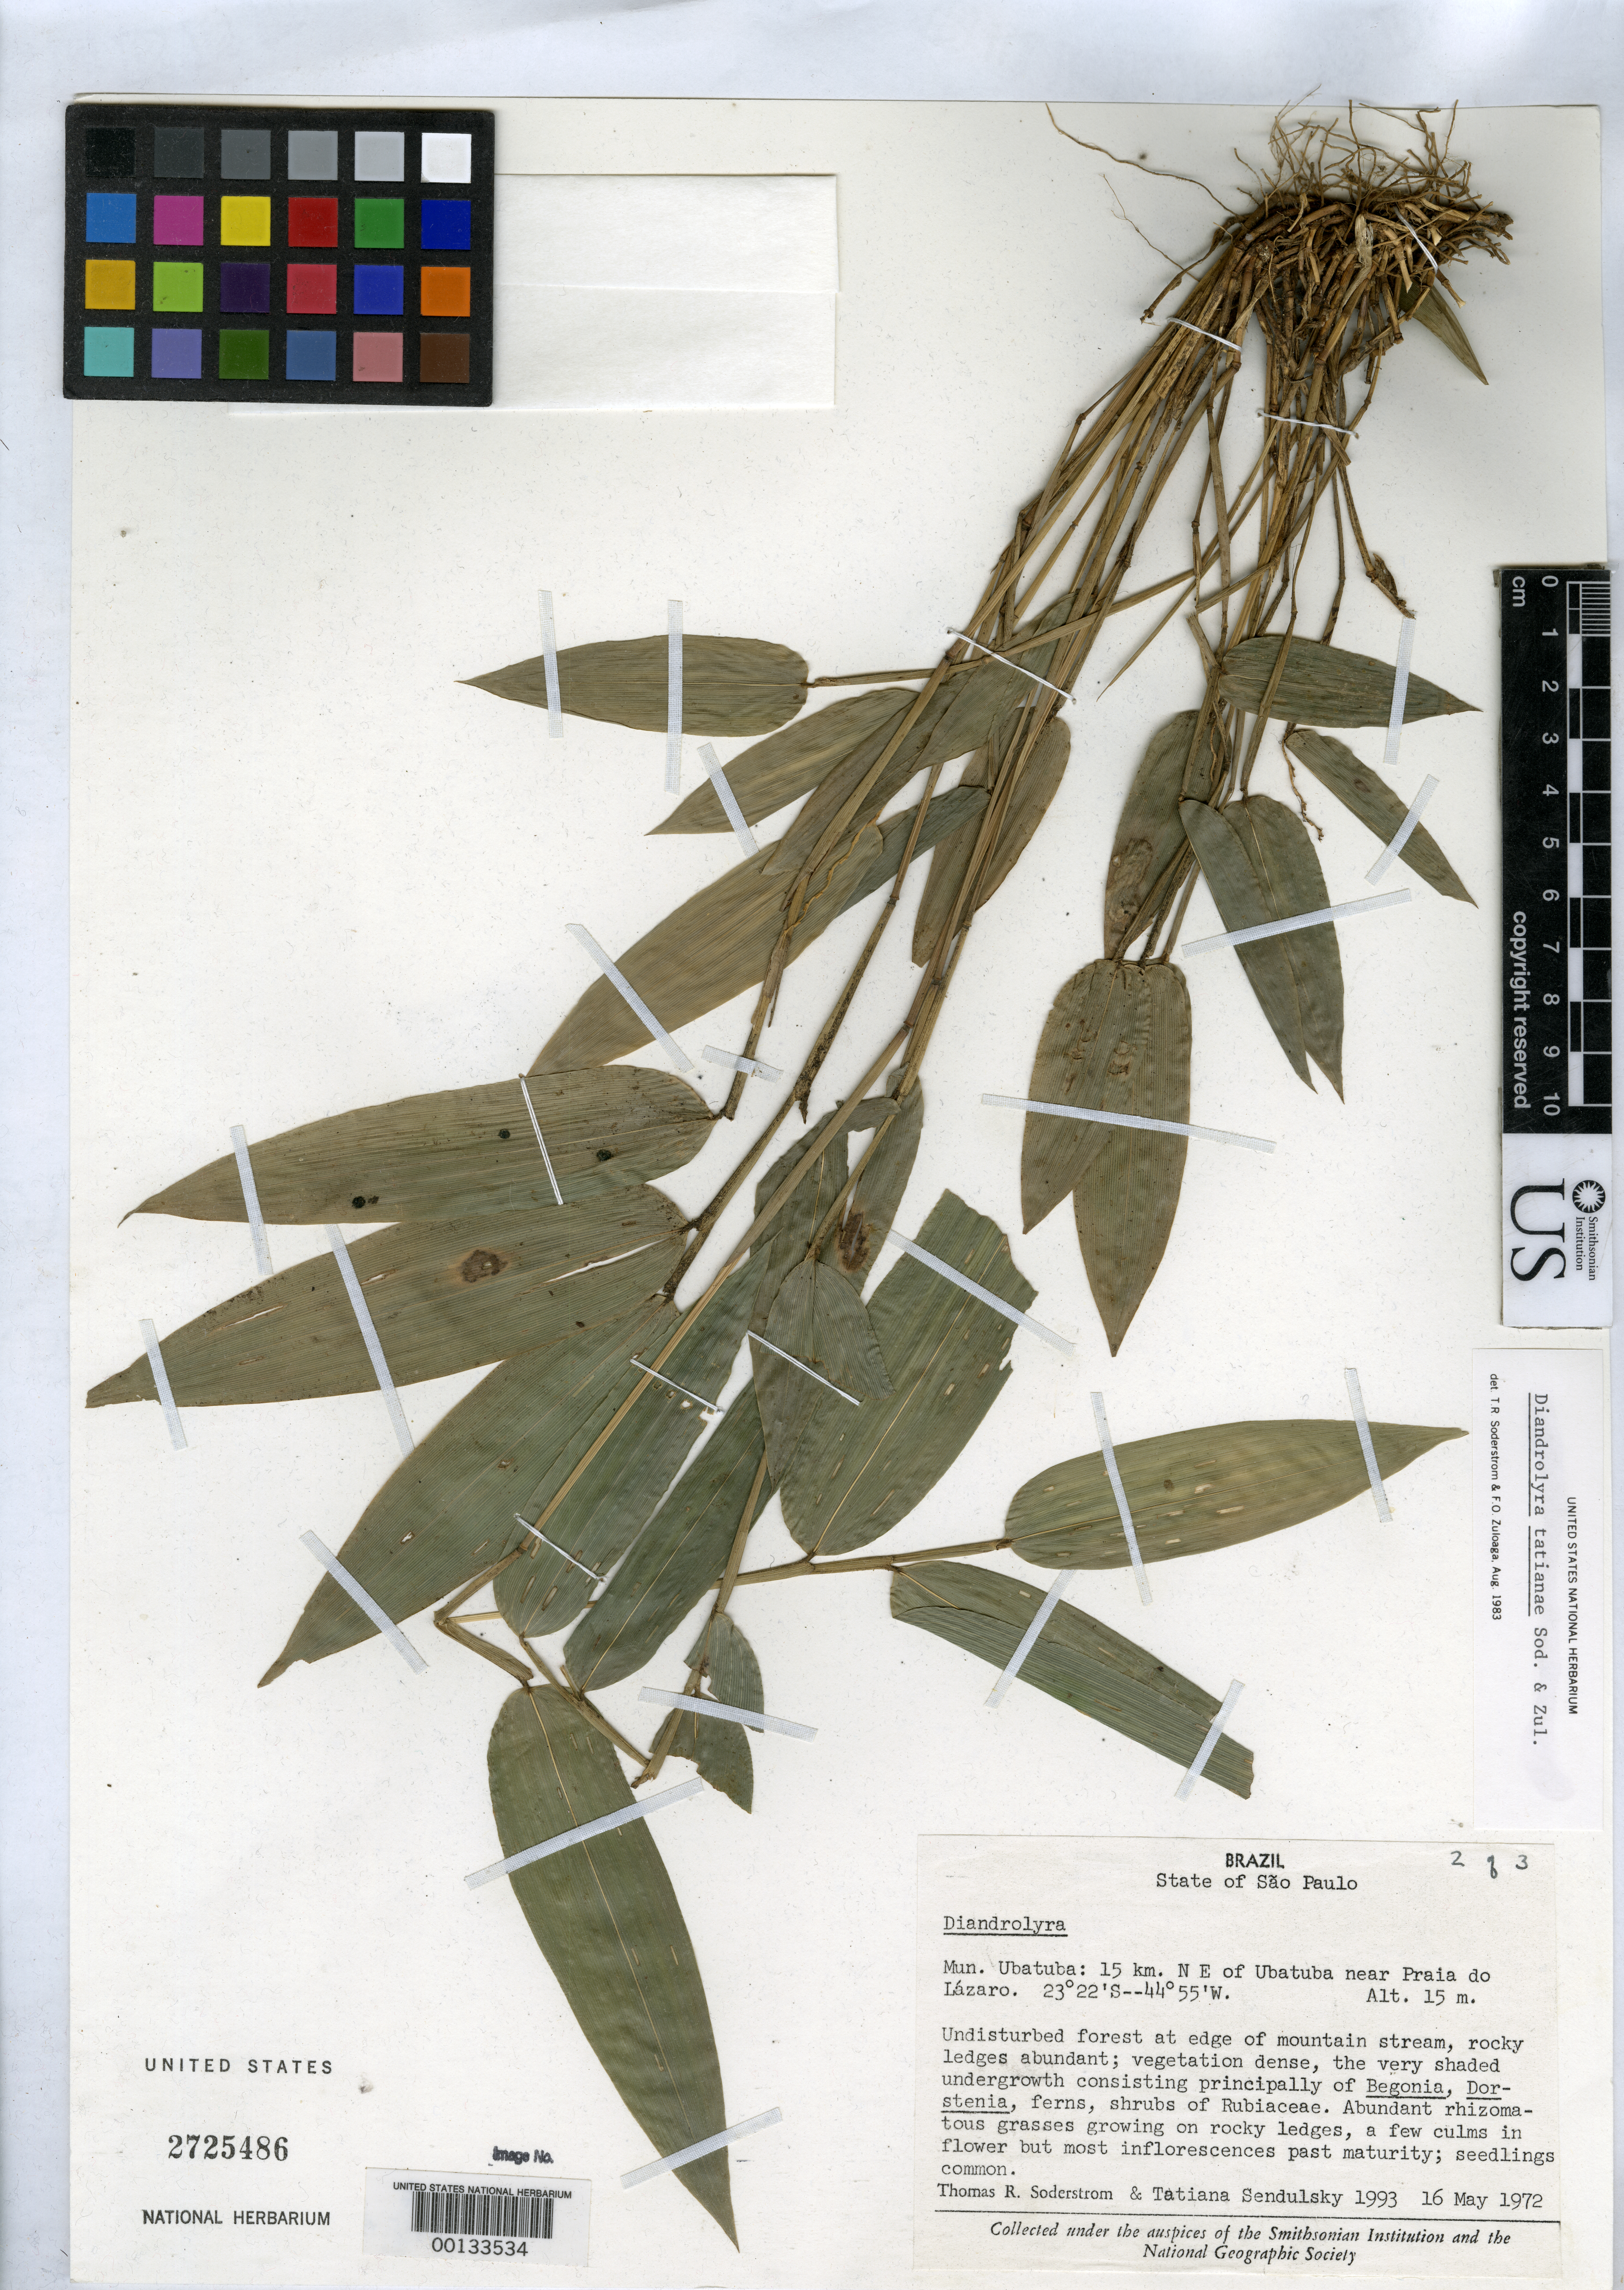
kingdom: Plantae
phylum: Tracheophyta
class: Liliopsida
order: Poales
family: Poaceae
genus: Diandrolyra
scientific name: Diandrolyra tatianae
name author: Soderstr. & Zuloaga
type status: Isotype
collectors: T. R. Soderstrom & T. Sendulsky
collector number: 1993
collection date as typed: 16 May 1972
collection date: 1972-05-16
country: Brazil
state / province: São Paulo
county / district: Ubatuba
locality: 15 km NE of Ubatuba near Praia do Lazaro.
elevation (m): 15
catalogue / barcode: US 2725486